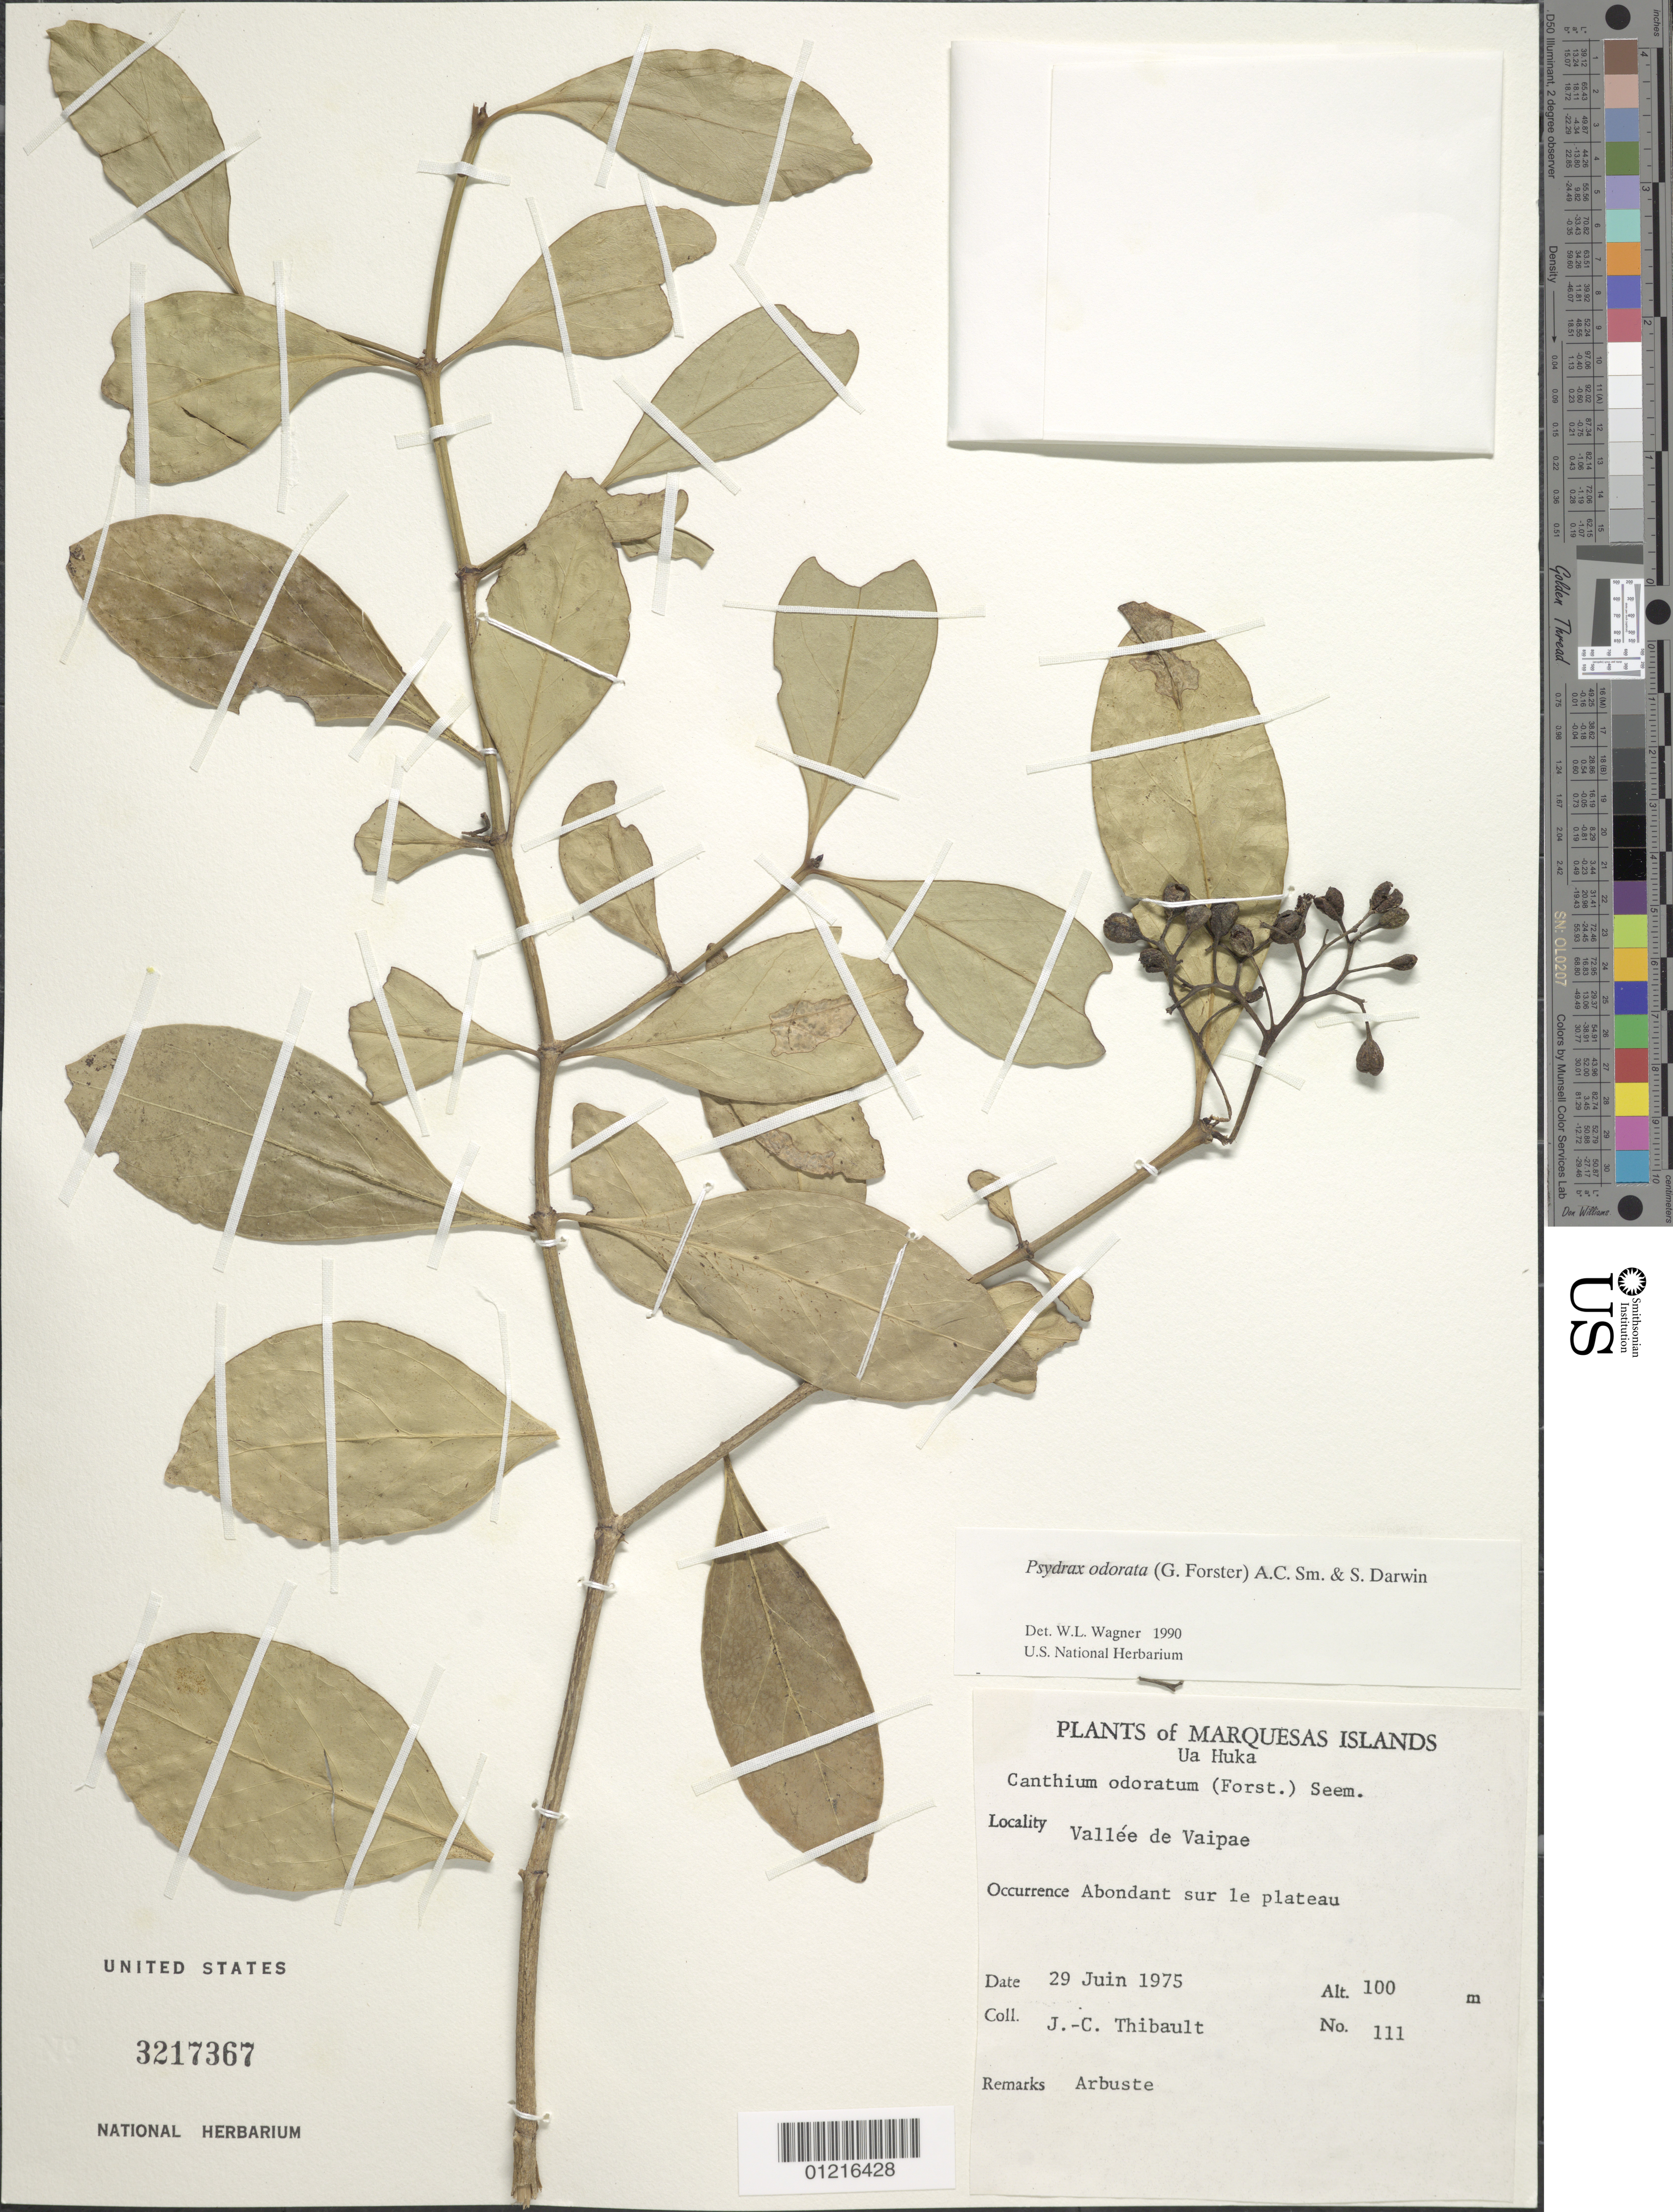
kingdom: Plantae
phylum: Tracheophyta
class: Magnoliopsida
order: Gentianales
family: Rubiaceae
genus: Psydrax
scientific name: Psydrax odorata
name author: (G. Forst.) A.C. Sm. & S.P. Darwin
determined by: Wagner, W. L., (BOT), Smithsonian Institution - National Museum of Natural History (UNITED STATES)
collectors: J. Thibault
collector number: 111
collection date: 1975-06-29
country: French Polynesia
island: Ua Huka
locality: Vallée de Vaipae'e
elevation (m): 100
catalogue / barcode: US 3217367